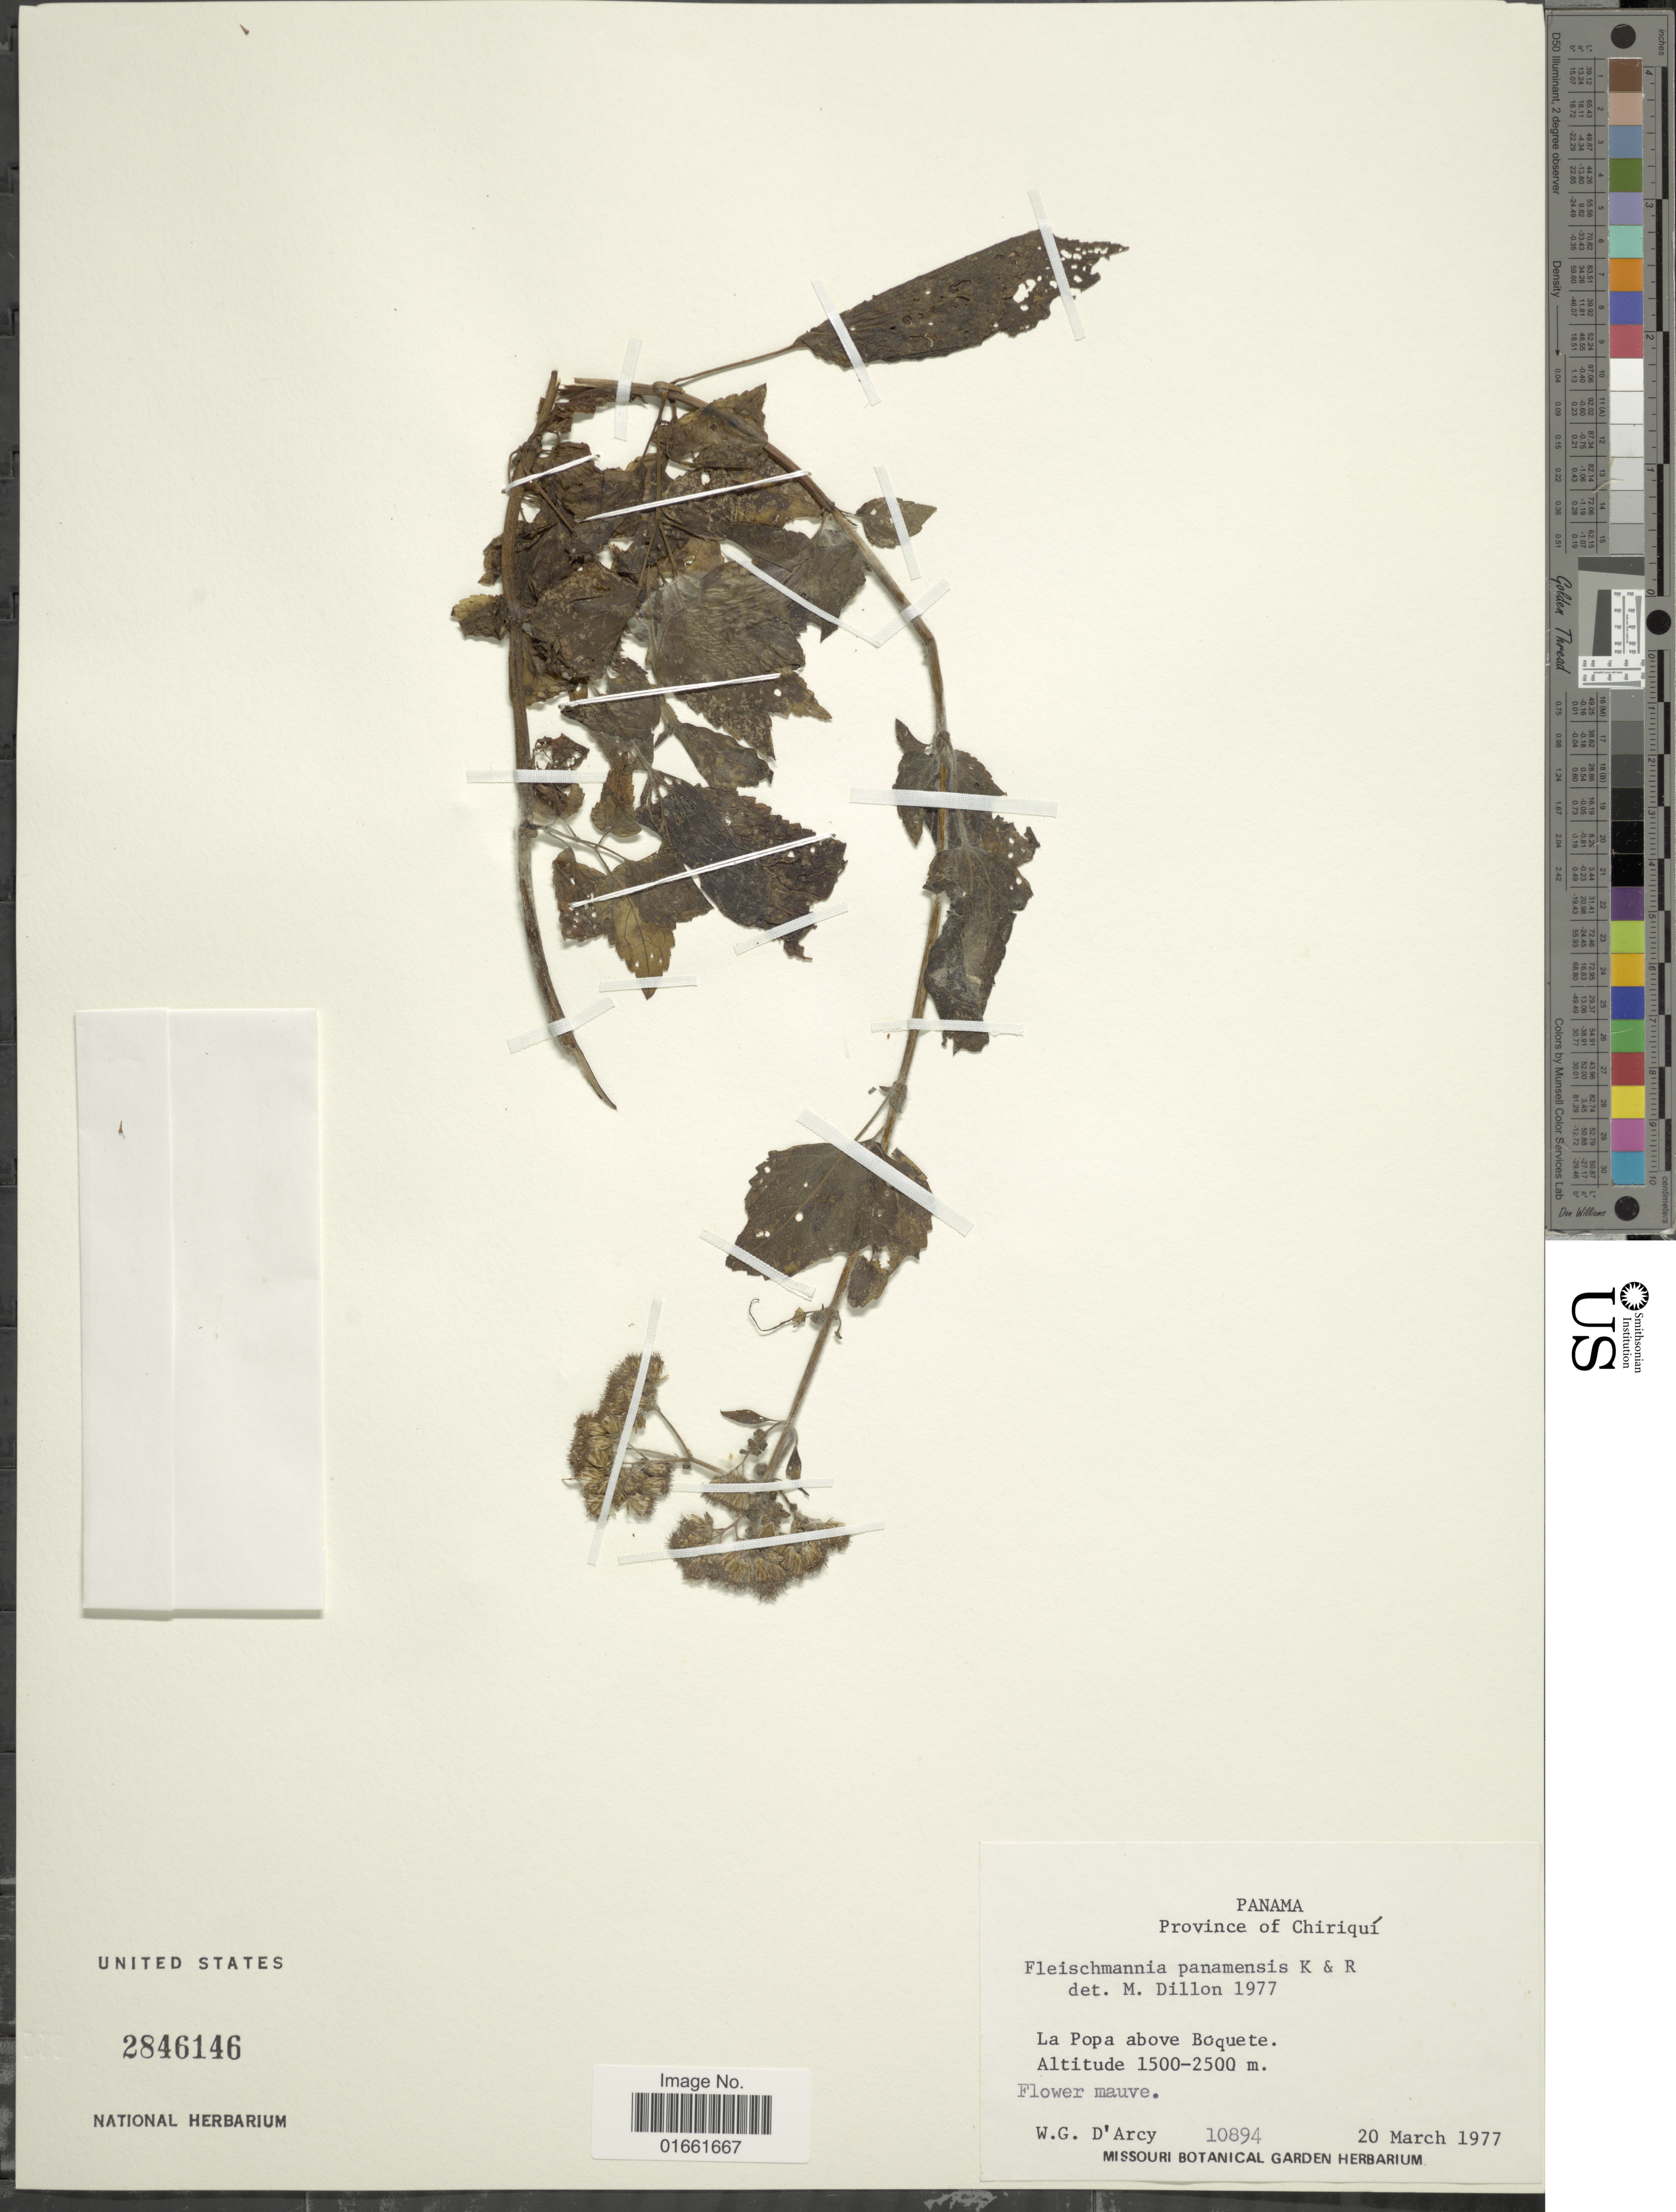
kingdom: Plantae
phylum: Tracheophyta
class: Magnoliopsida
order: Asterales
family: Asteraceae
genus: Fleischmannia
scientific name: Fleischmannia pratensis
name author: (Klatt) R.M. King & H. Rob.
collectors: W. G. D'Arcy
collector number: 10894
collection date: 1977-03-20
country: Panama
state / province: Chiriqui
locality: Province of Chiriqui, La Popa above Boquete.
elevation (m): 1500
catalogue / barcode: US 2846146